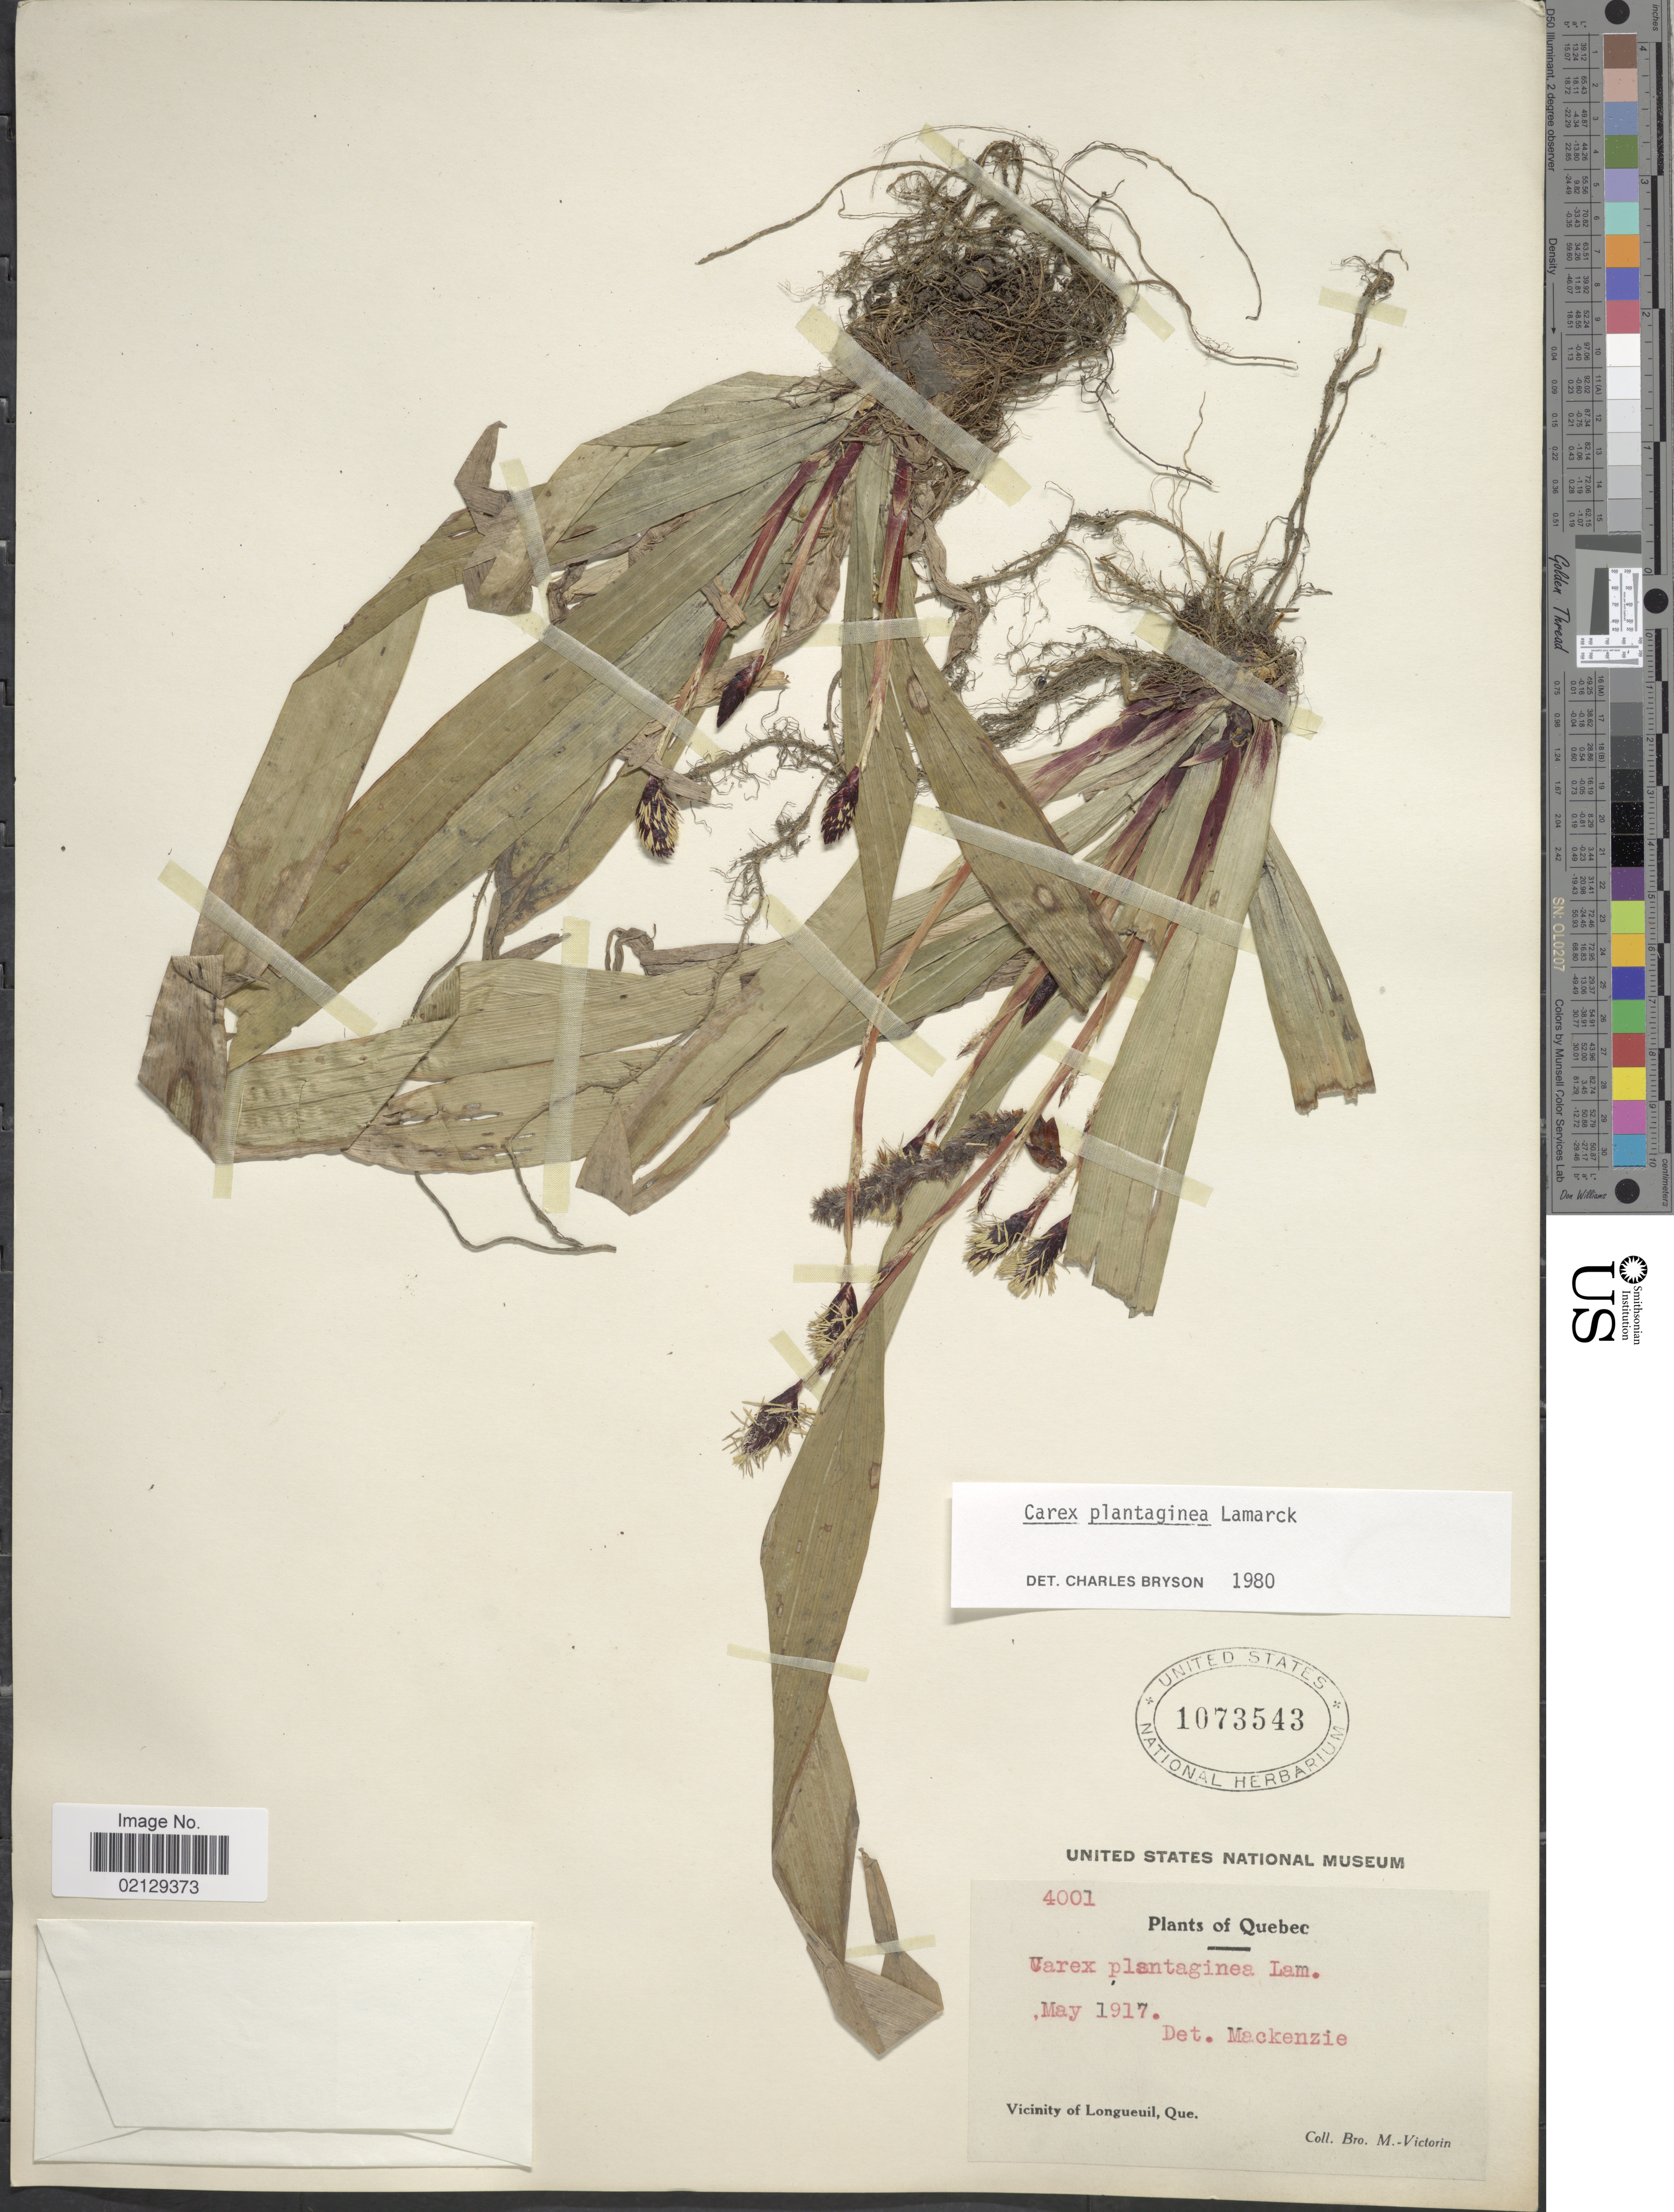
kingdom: Plantae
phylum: Tracheophyta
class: Liliopsida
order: Poales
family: Cyperaceae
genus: Carex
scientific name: Carex plantaginea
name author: Lam.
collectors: Fr. Marie-Victorin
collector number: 4001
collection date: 1917-05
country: Canada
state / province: Quebec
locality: Vicinity of Longueuil, Que.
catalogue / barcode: US 1073543